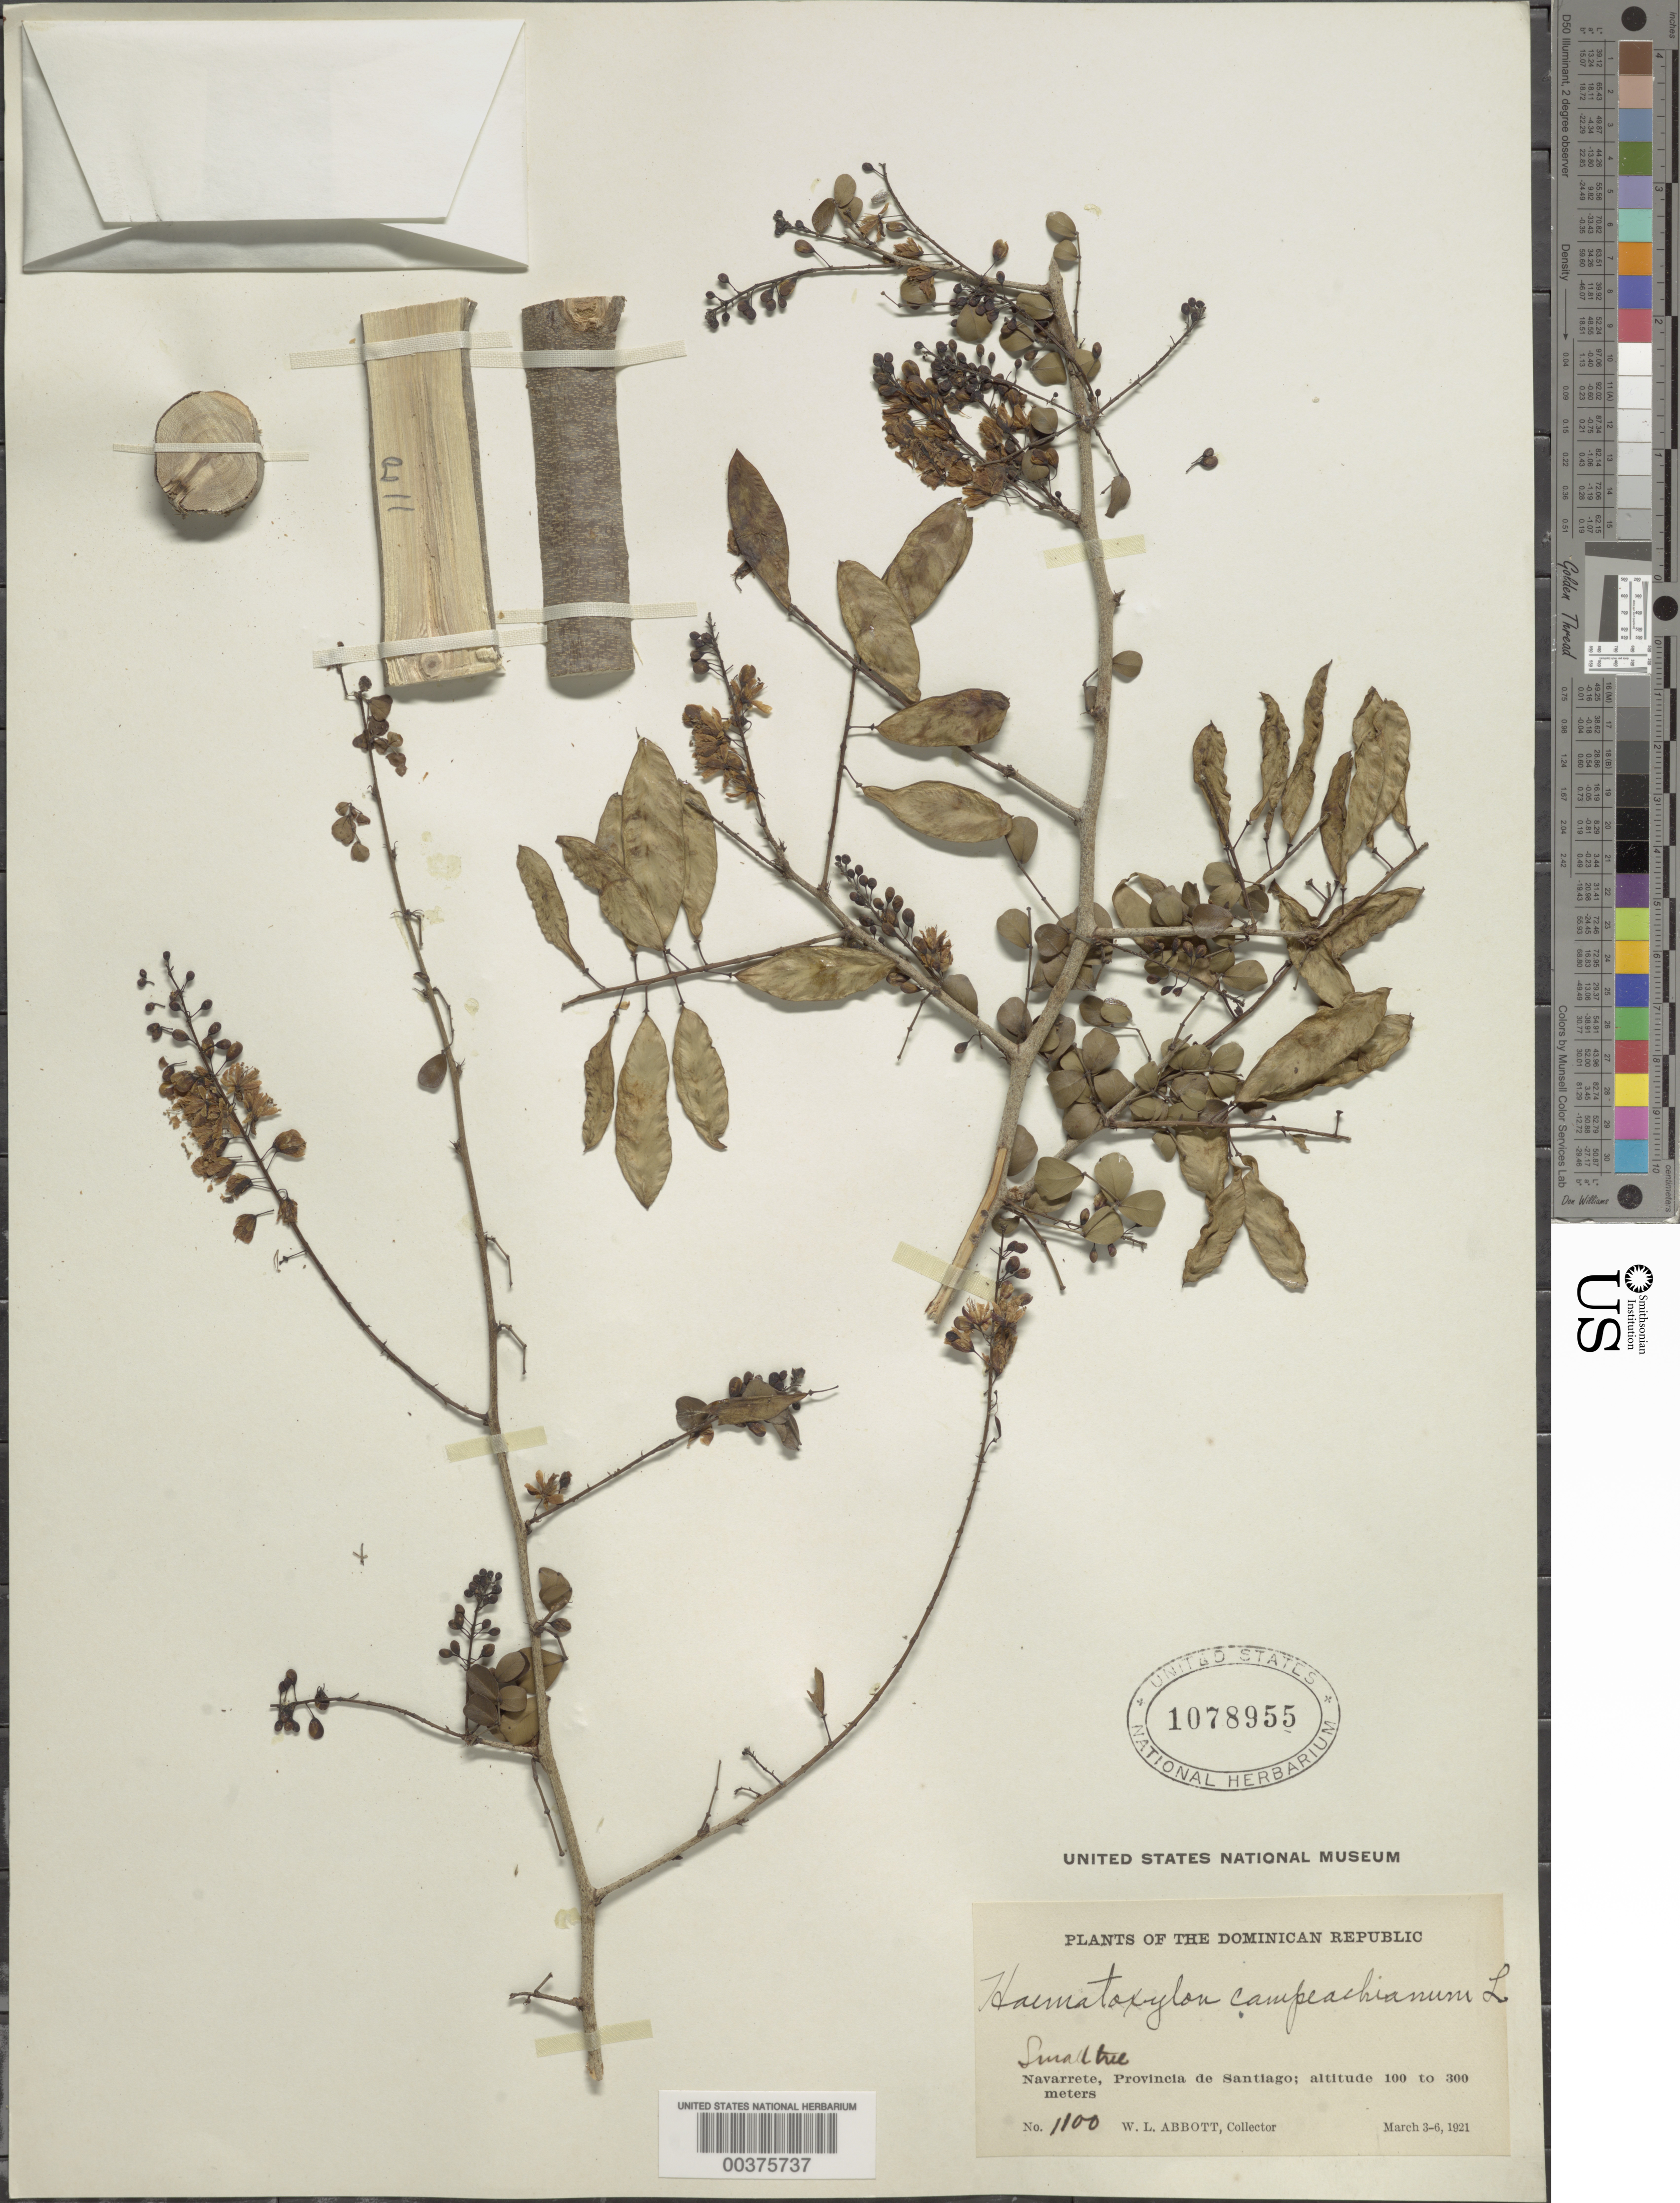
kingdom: Plantae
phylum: Tracheophyta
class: Magnoliopsida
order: Fabales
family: Fabaceae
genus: Haematoxylum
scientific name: Haematoxylum campechianum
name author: L.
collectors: W. L. Abbott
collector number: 1100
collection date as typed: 03 Mar 1921 to 06 Mar 1921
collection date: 1921-03-03/1921-03-06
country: Dominican Republic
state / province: Santiago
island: Hispaniola Island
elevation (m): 100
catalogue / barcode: US 1078955